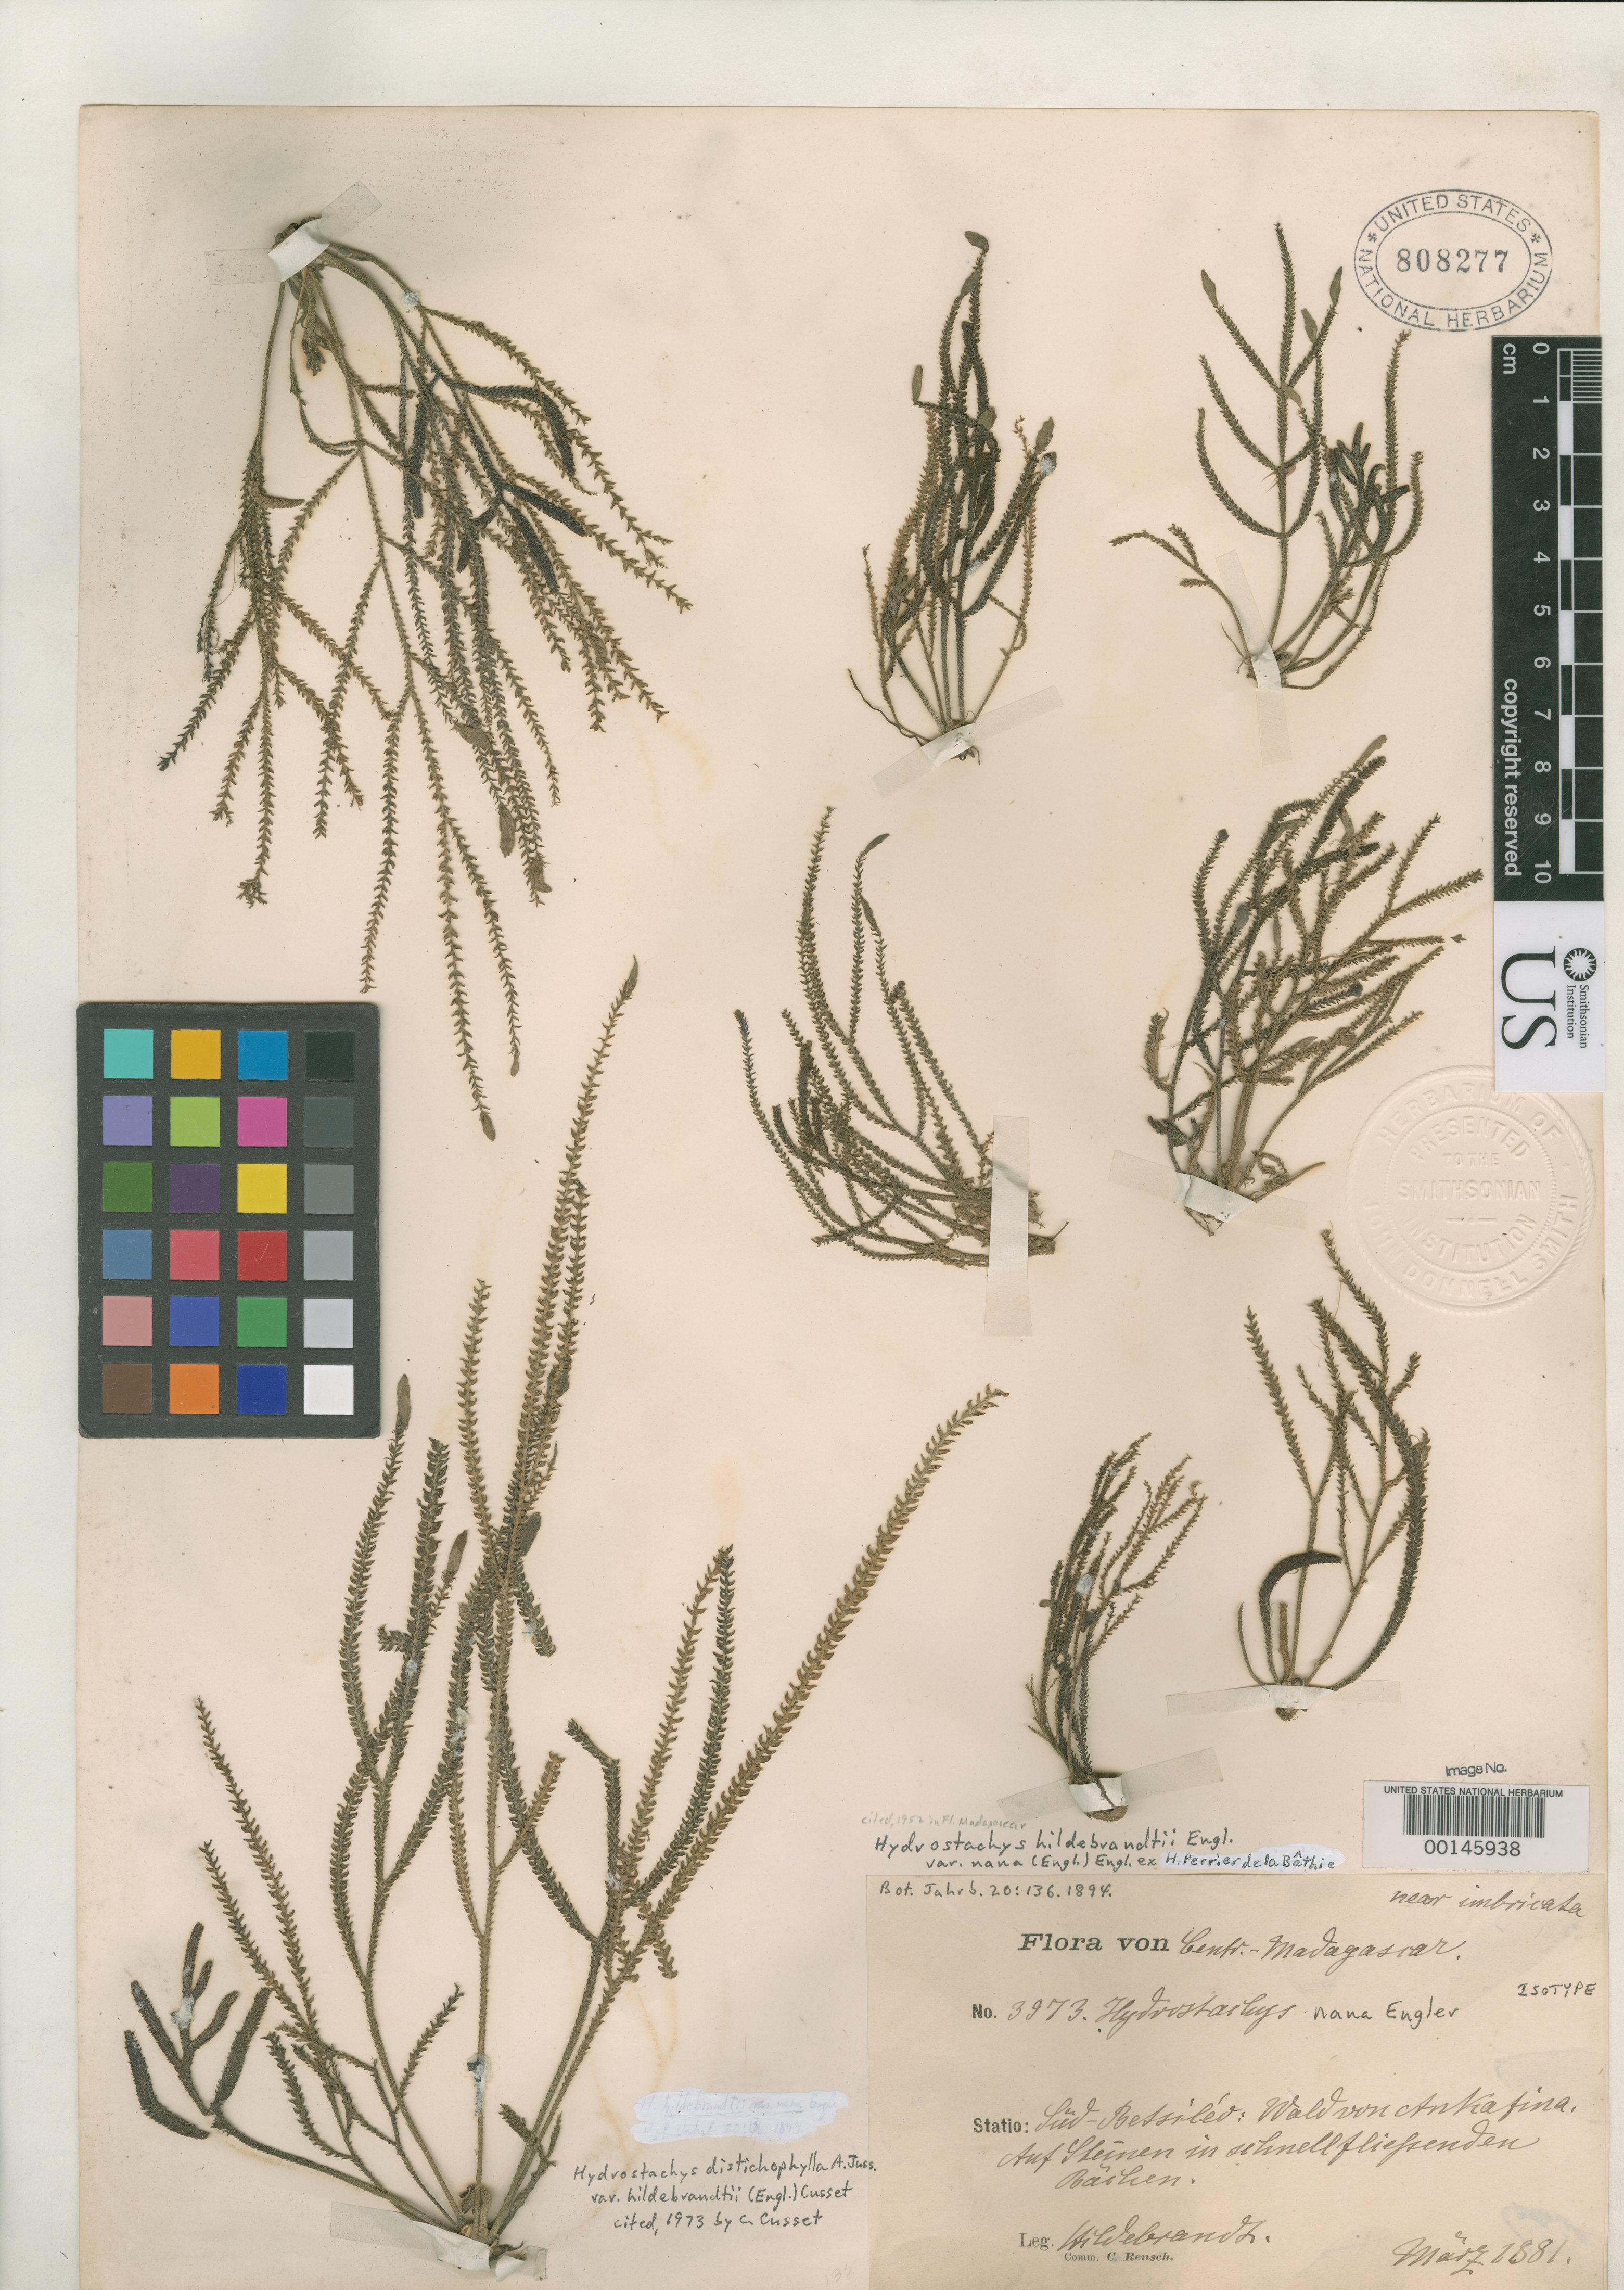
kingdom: Plantae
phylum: Tracheophyta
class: Magnoliopsida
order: Cornales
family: Hydrostachyaceae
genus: Hydrostachys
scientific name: Hydrostachys nana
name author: Engl.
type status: Isotype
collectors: J. Hildebrandt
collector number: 3973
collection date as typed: May 1881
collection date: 1881-05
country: Madagascar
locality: Sud-betsileo, wald von Ankafina.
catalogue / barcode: US 808277